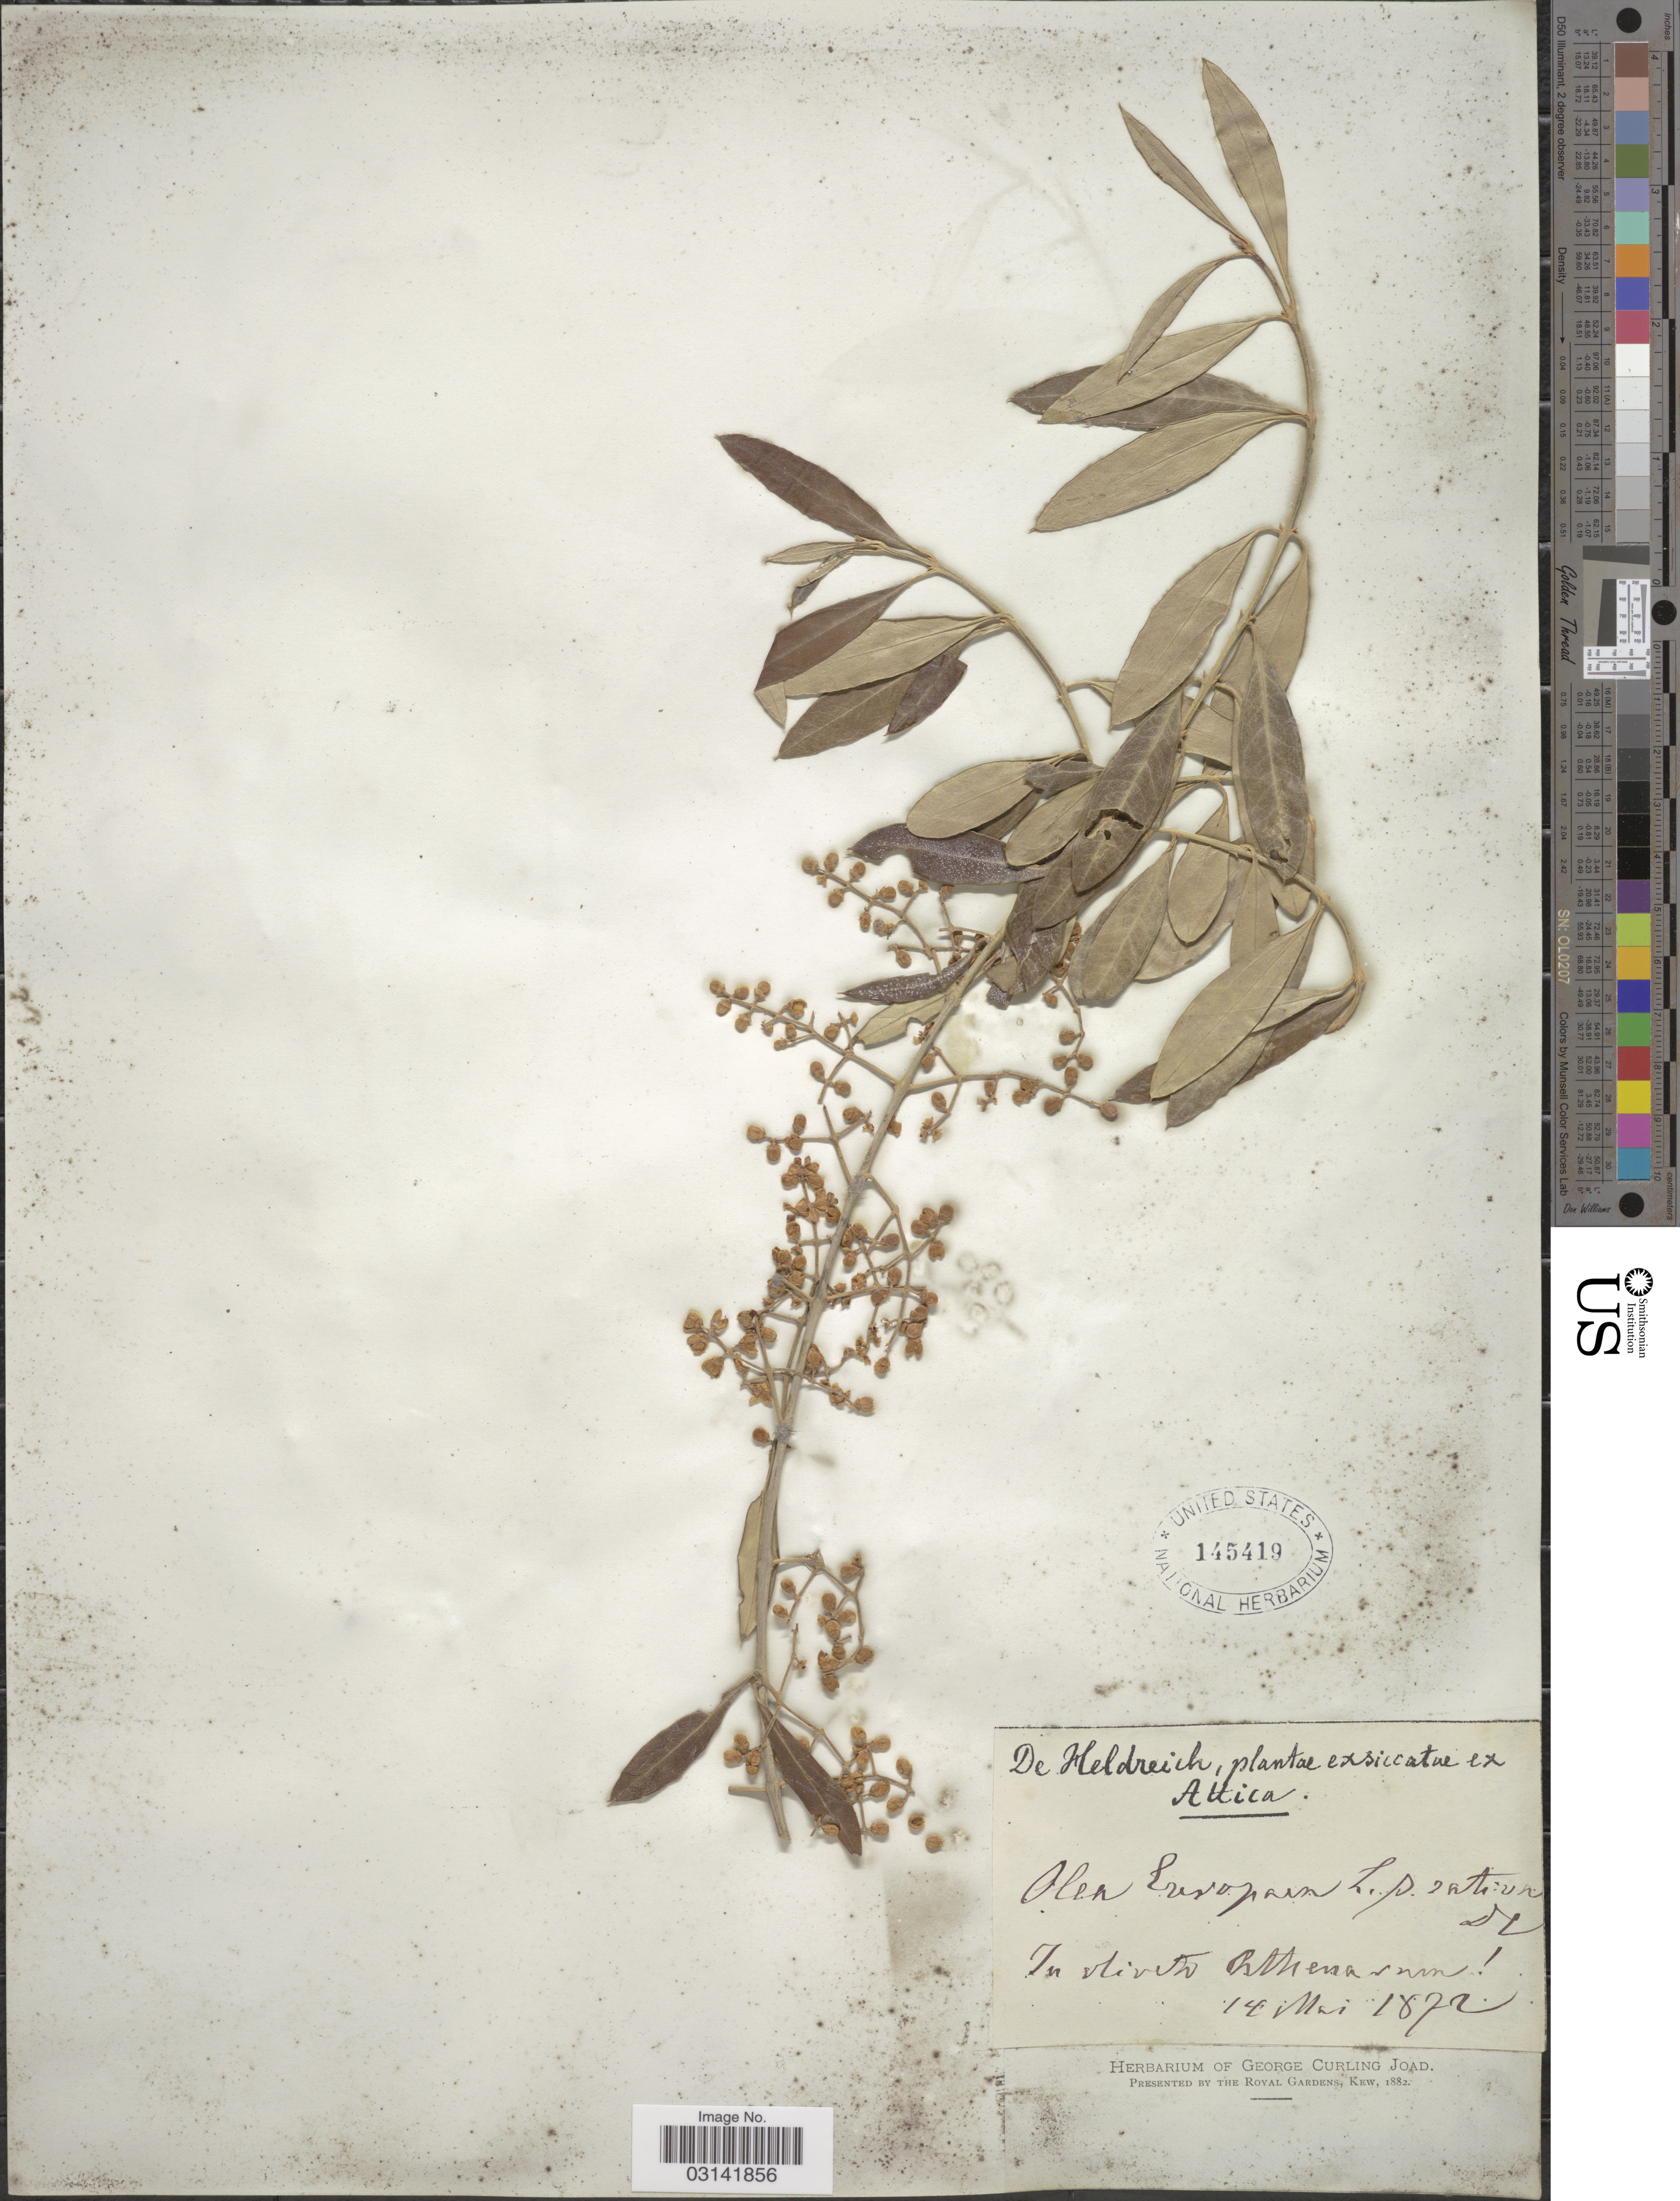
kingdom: Plantae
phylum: Tracheophyta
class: Magnoliopsida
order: Lamiales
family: Oleaceae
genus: Olea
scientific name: Olea europaea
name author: L.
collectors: -. De Heldreich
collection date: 1872-05-14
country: Greece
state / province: Attica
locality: Attica. In Oliveti Athenarum.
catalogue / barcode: US 145419